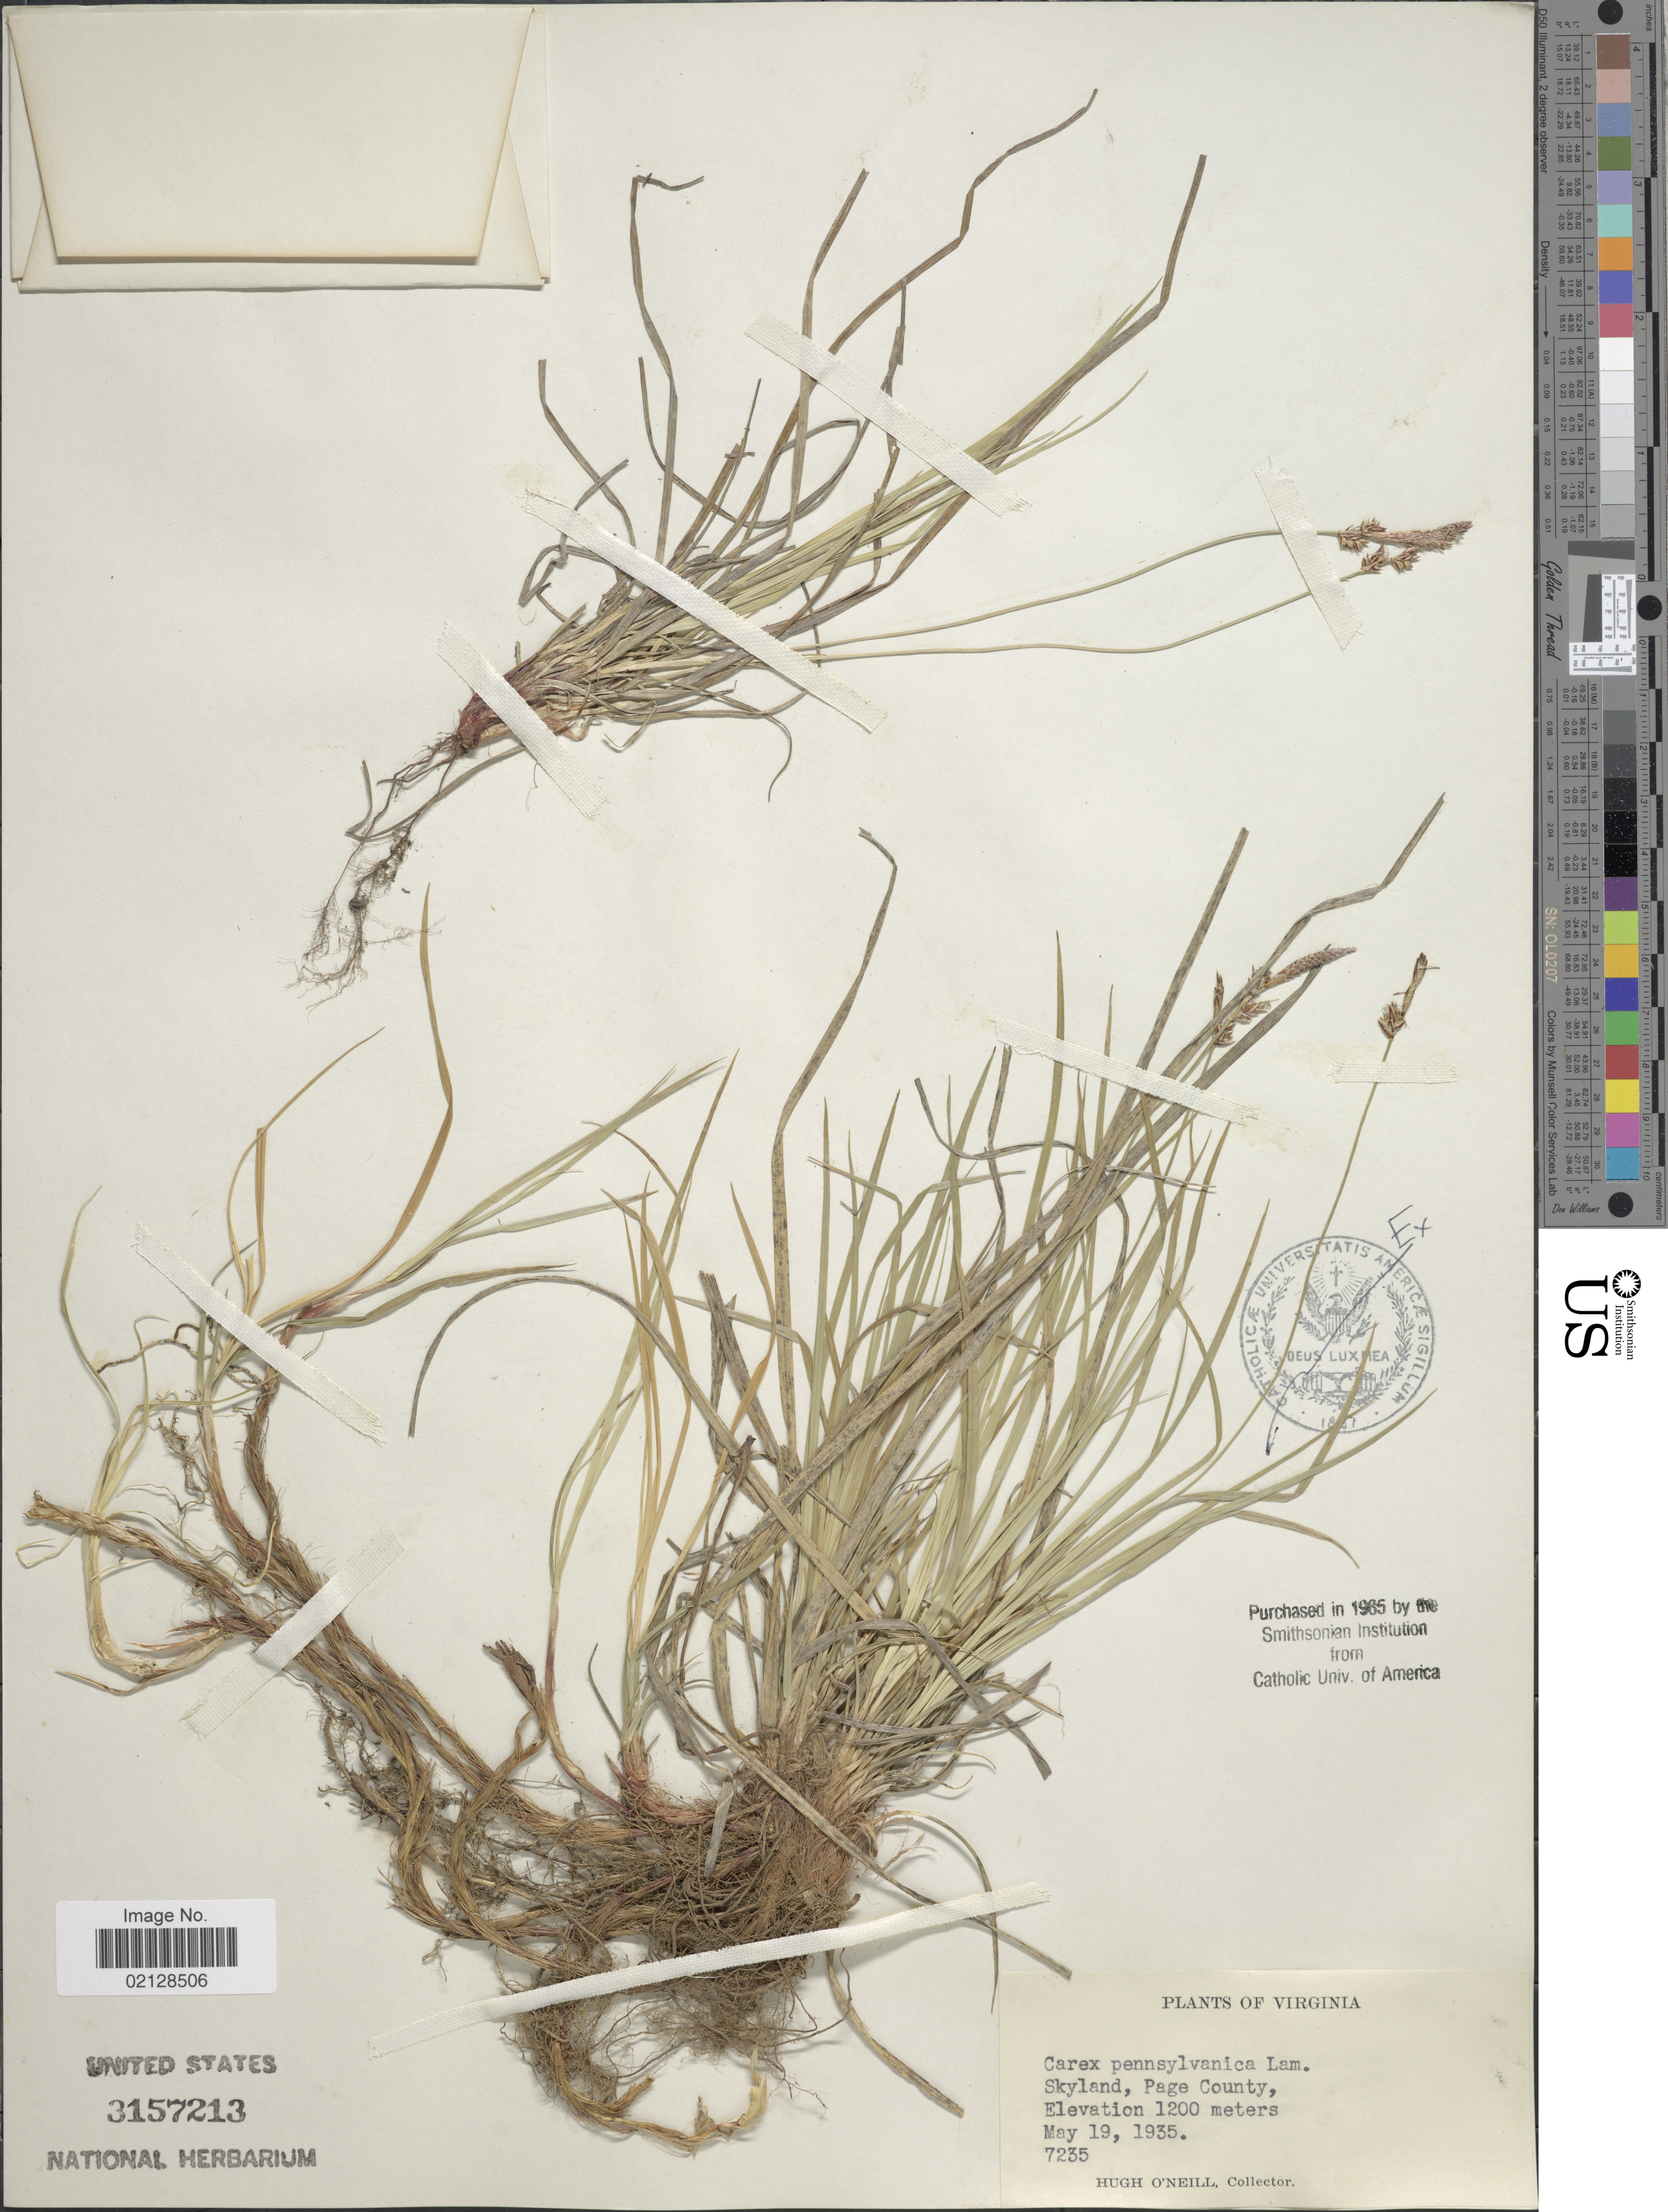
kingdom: Plantae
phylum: Tracheophyta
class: Liliopsida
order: Poales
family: Cyperaceae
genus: Carex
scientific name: Carex pensylvanica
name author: Lam.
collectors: H. O'Neill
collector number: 7235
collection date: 1935-05-19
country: United States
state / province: Virginia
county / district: Page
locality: Skyland, Page County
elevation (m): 1200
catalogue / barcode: US 3157213